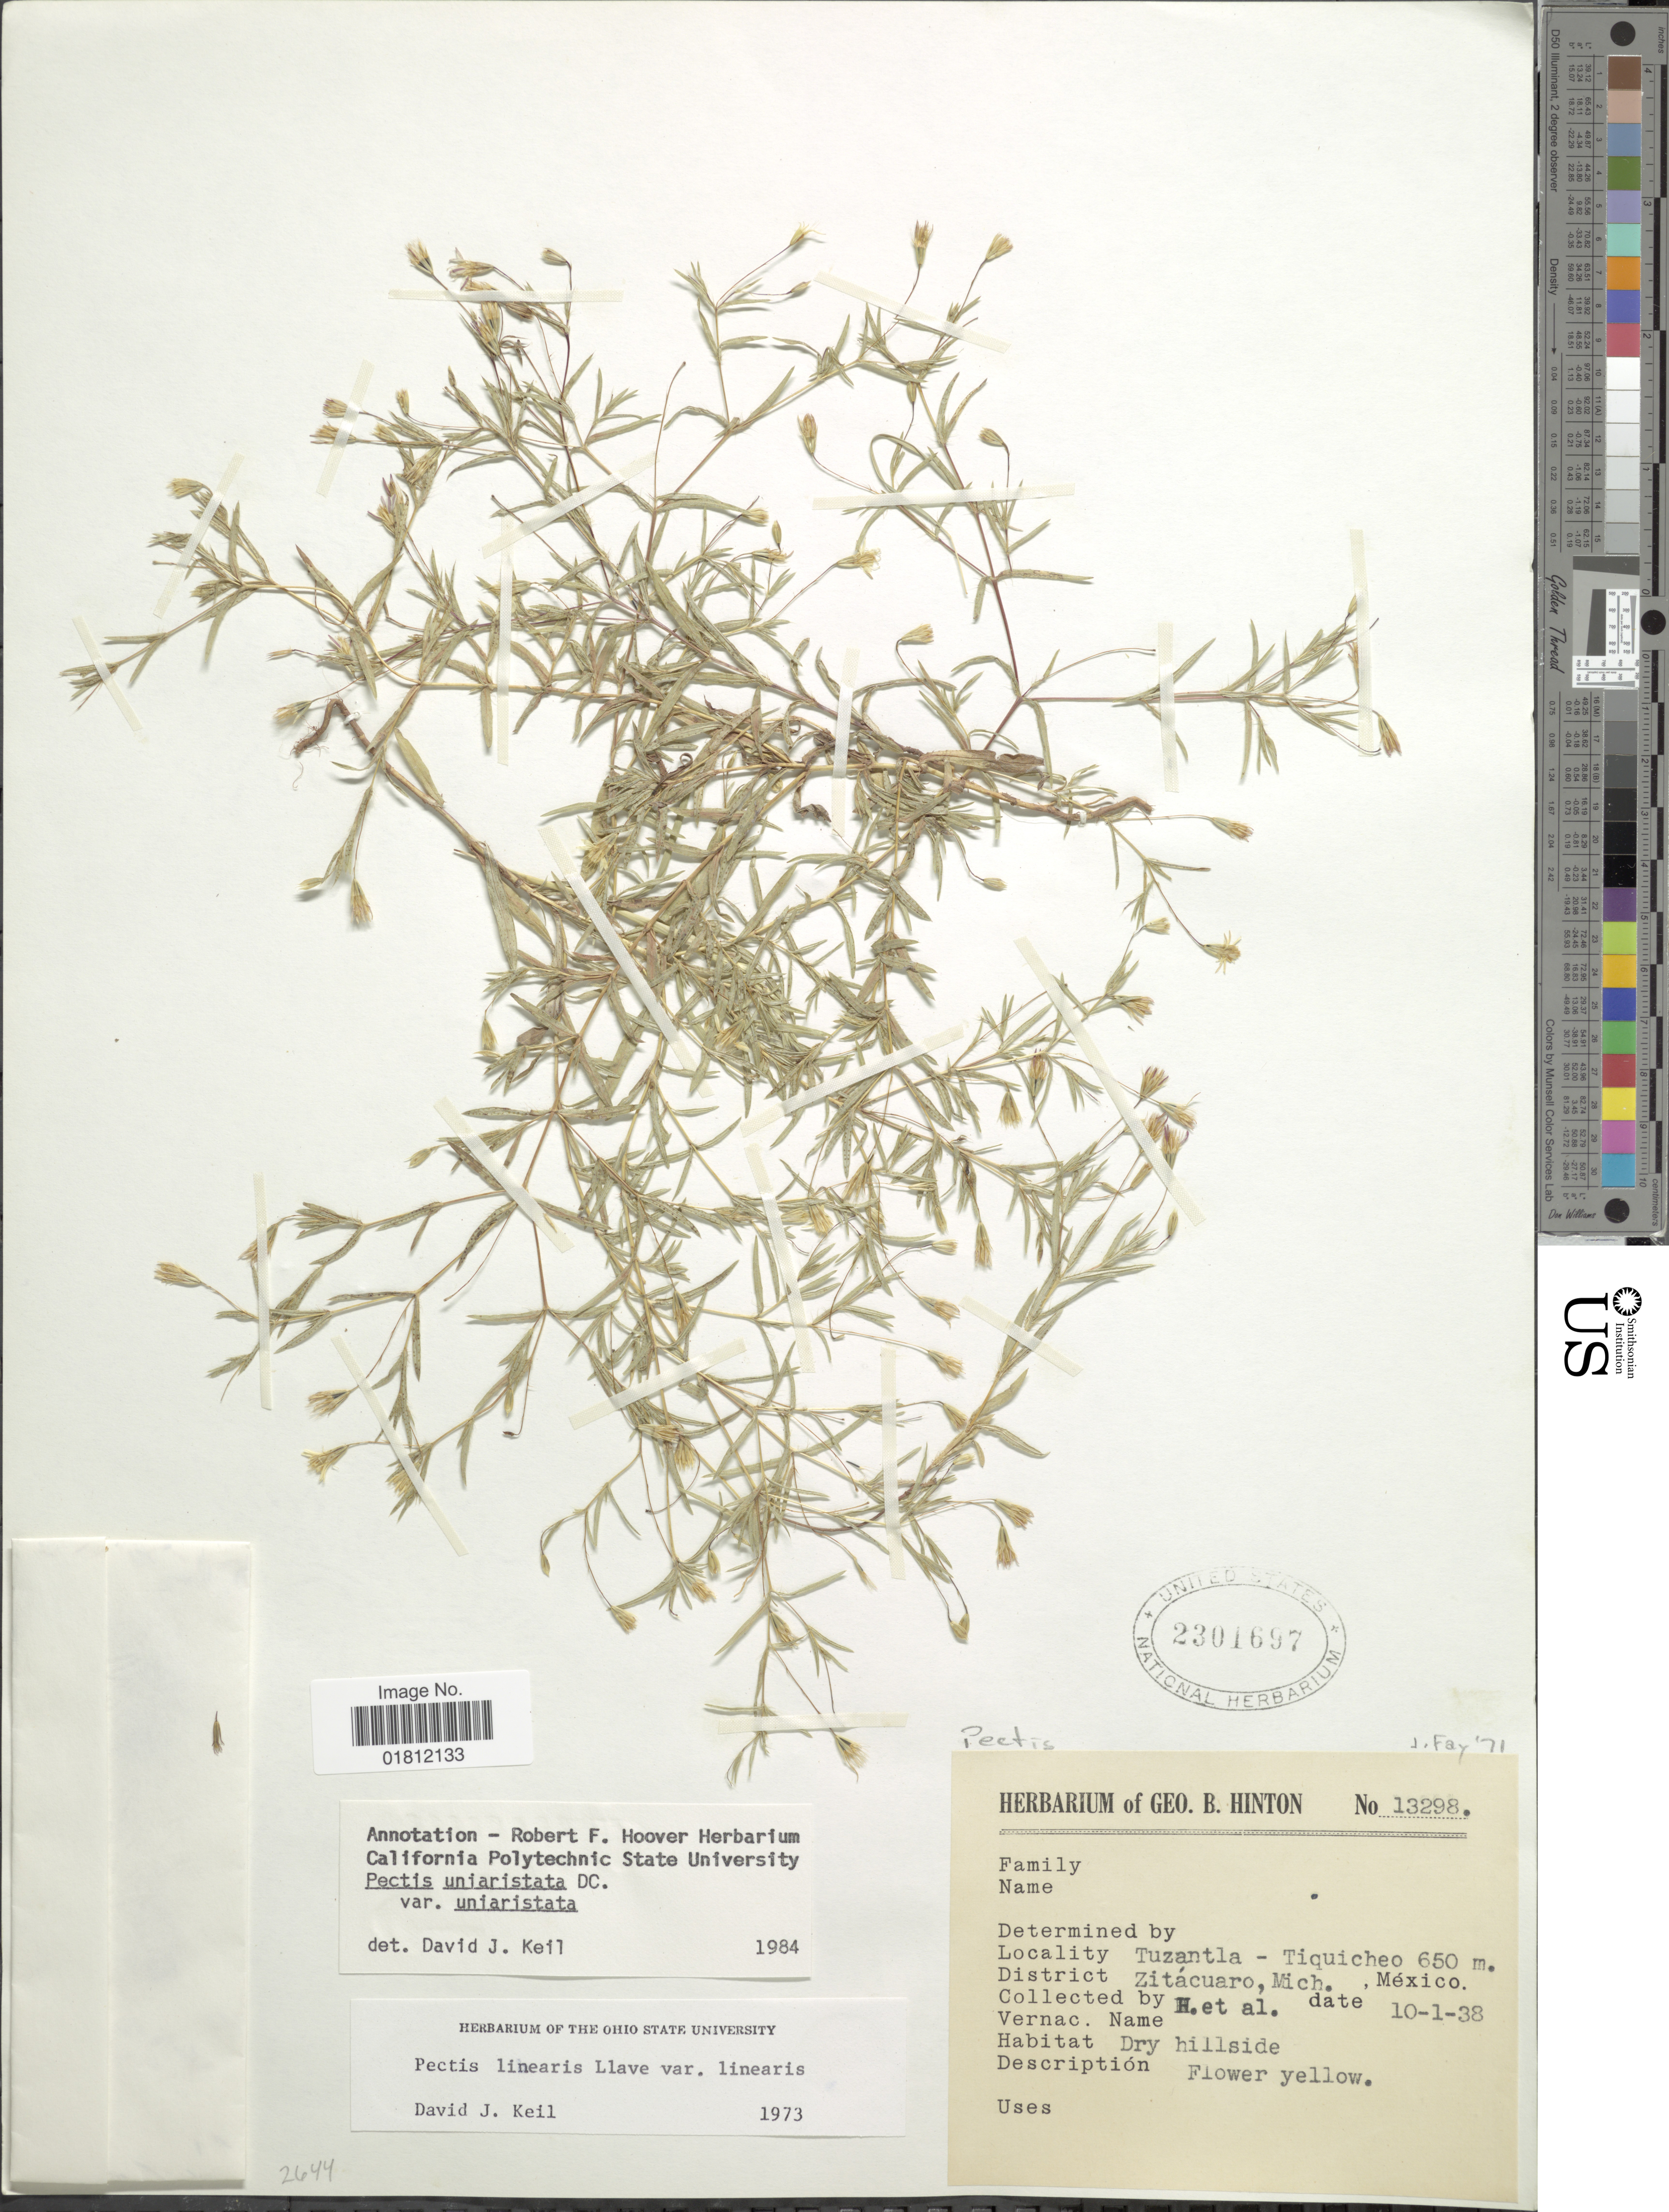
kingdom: Plantae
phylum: Tracheophyta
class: Magnoliopsida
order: Asterales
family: Asteraceae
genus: Pectis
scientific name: Pectis uniaristata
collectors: G. B. Hinton & et al.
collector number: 13298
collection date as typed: Transcribed d/m/y: 1/10/38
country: Mexico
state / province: Michoacán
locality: Tuzantla - Tiquicheo, Zitacuaro, Mich, Mexico.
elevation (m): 650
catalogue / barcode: US 2301697